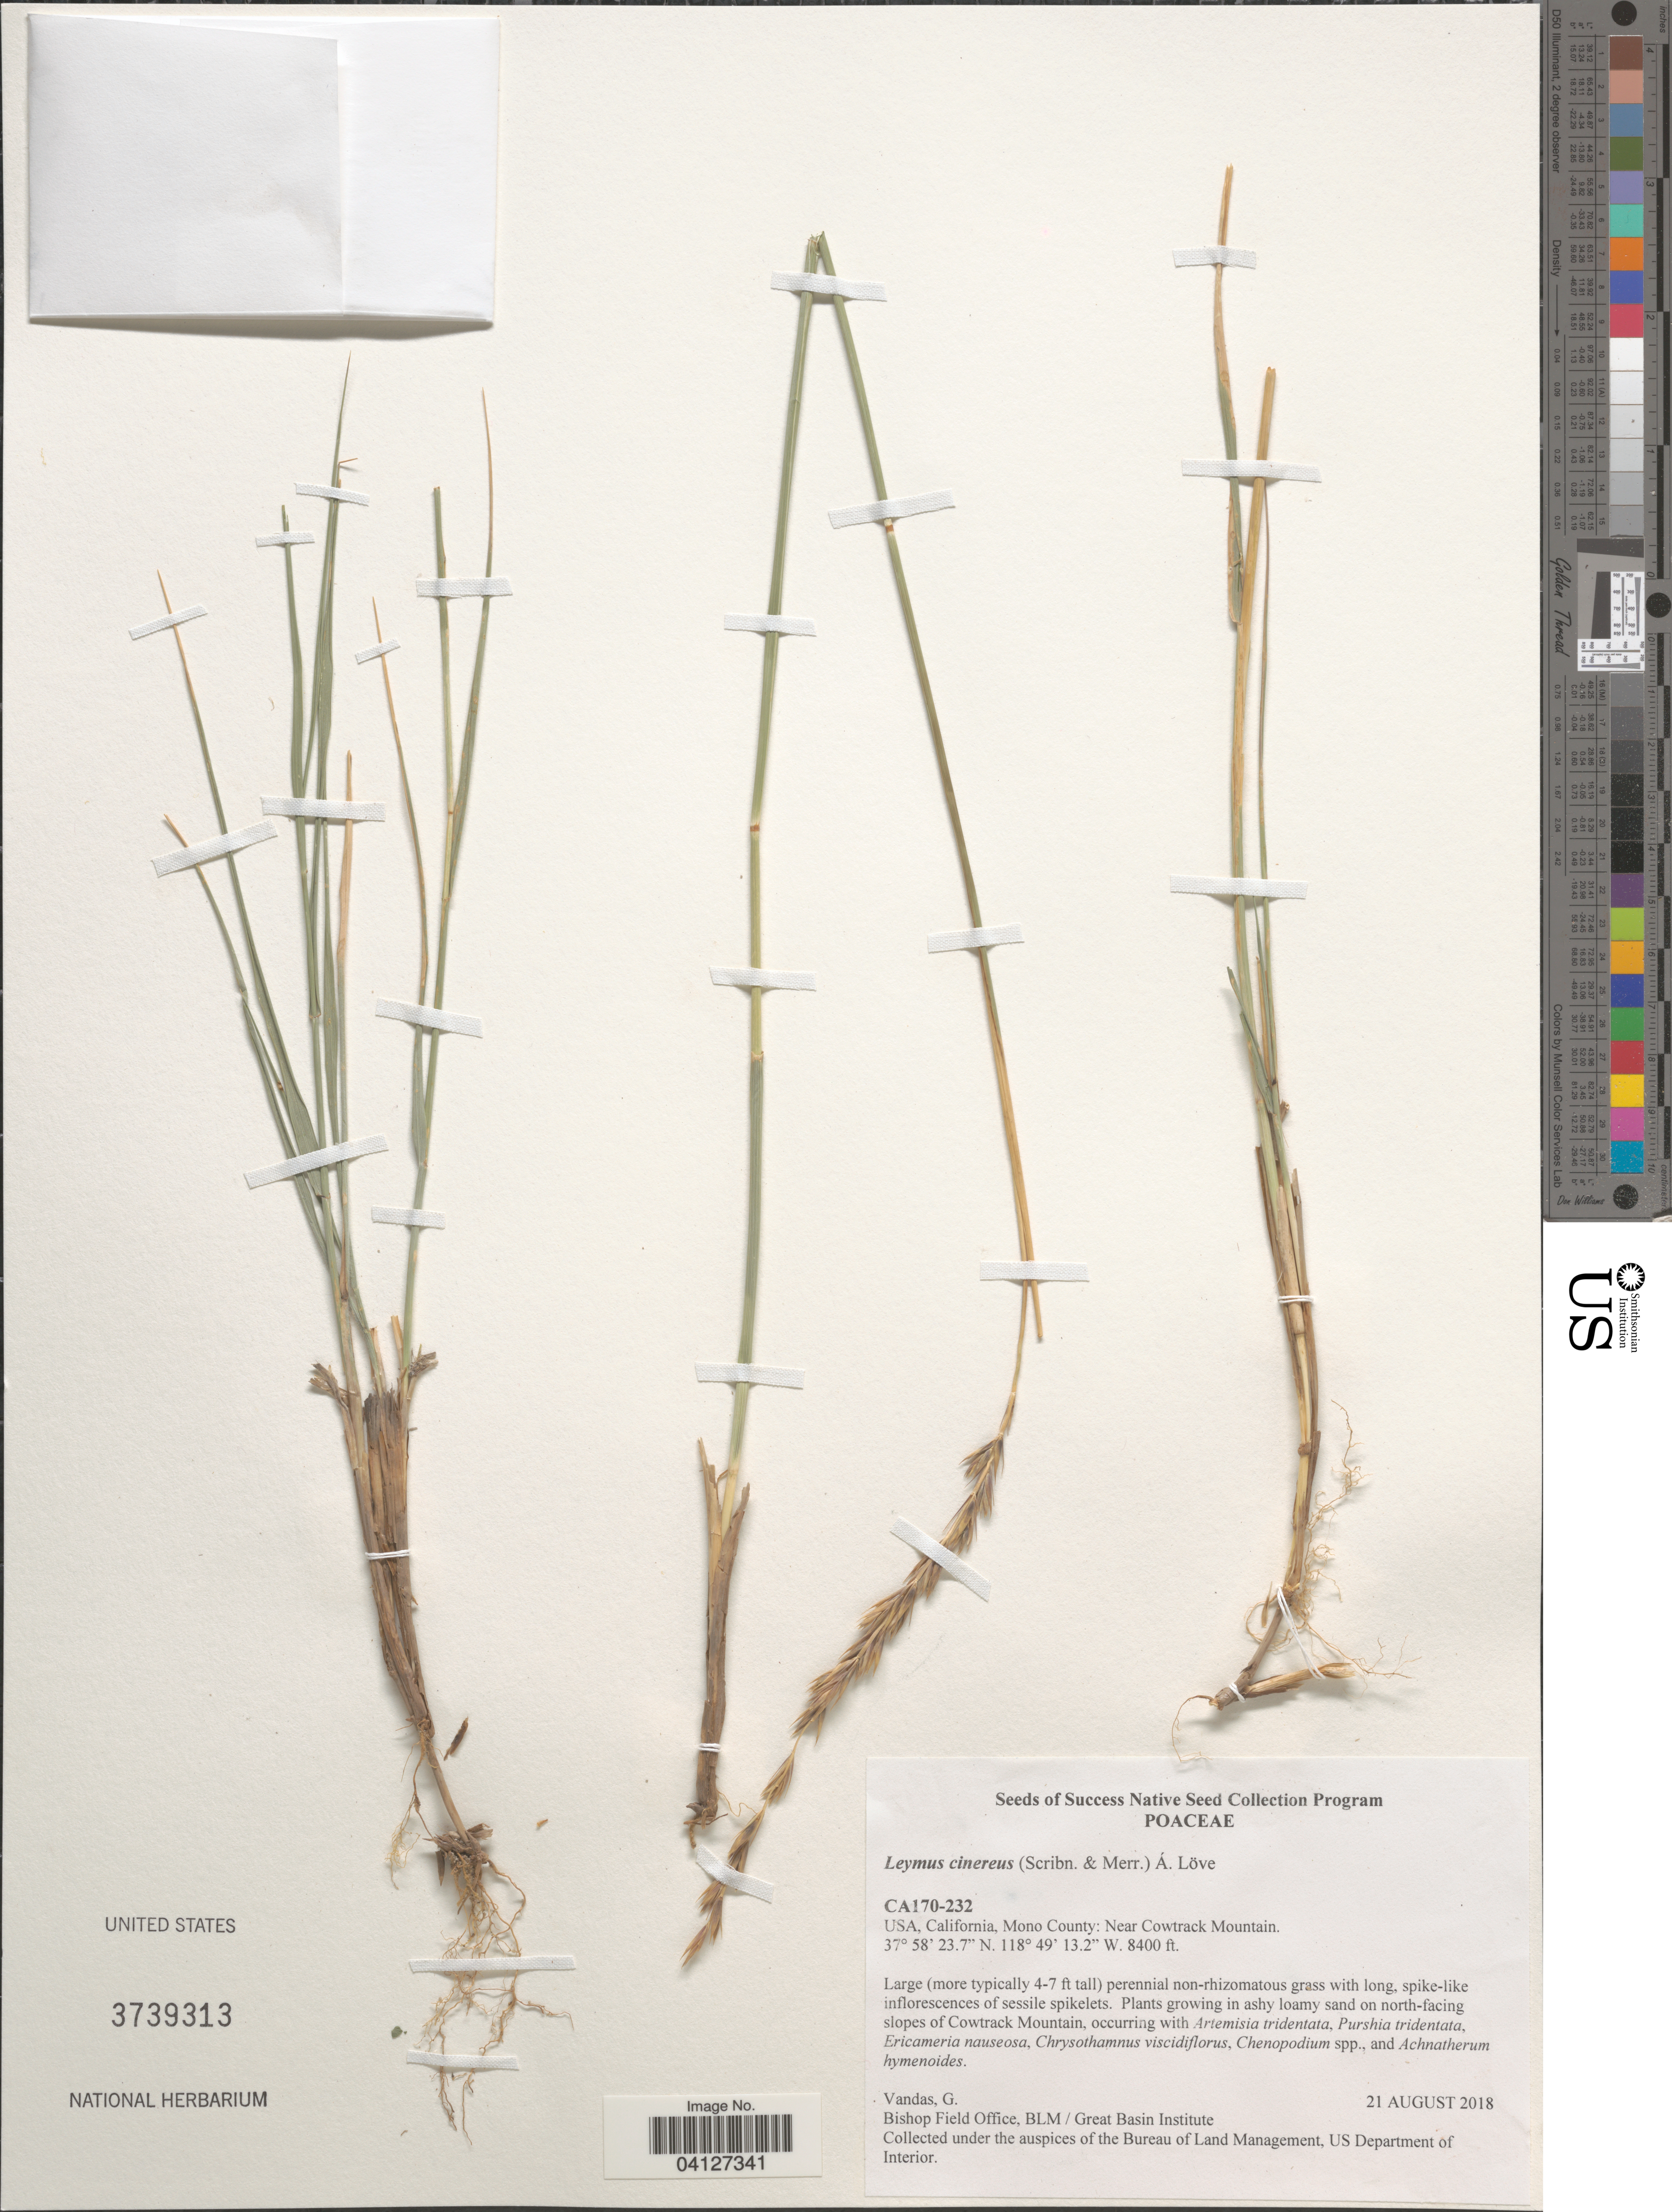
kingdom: Plantae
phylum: Tracheophyta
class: Liliopsida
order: Poales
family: Poaceae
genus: Leymus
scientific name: Leymus cinereus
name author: (Scribn. & Merr.) Á. Löve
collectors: G. Vandas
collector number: CA170-232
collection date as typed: Transcribed d/m/y: 21/8/2018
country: United States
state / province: California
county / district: Mono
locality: Mono County: Near Cowtrack Mountain.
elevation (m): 2560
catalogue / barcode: US 3739313